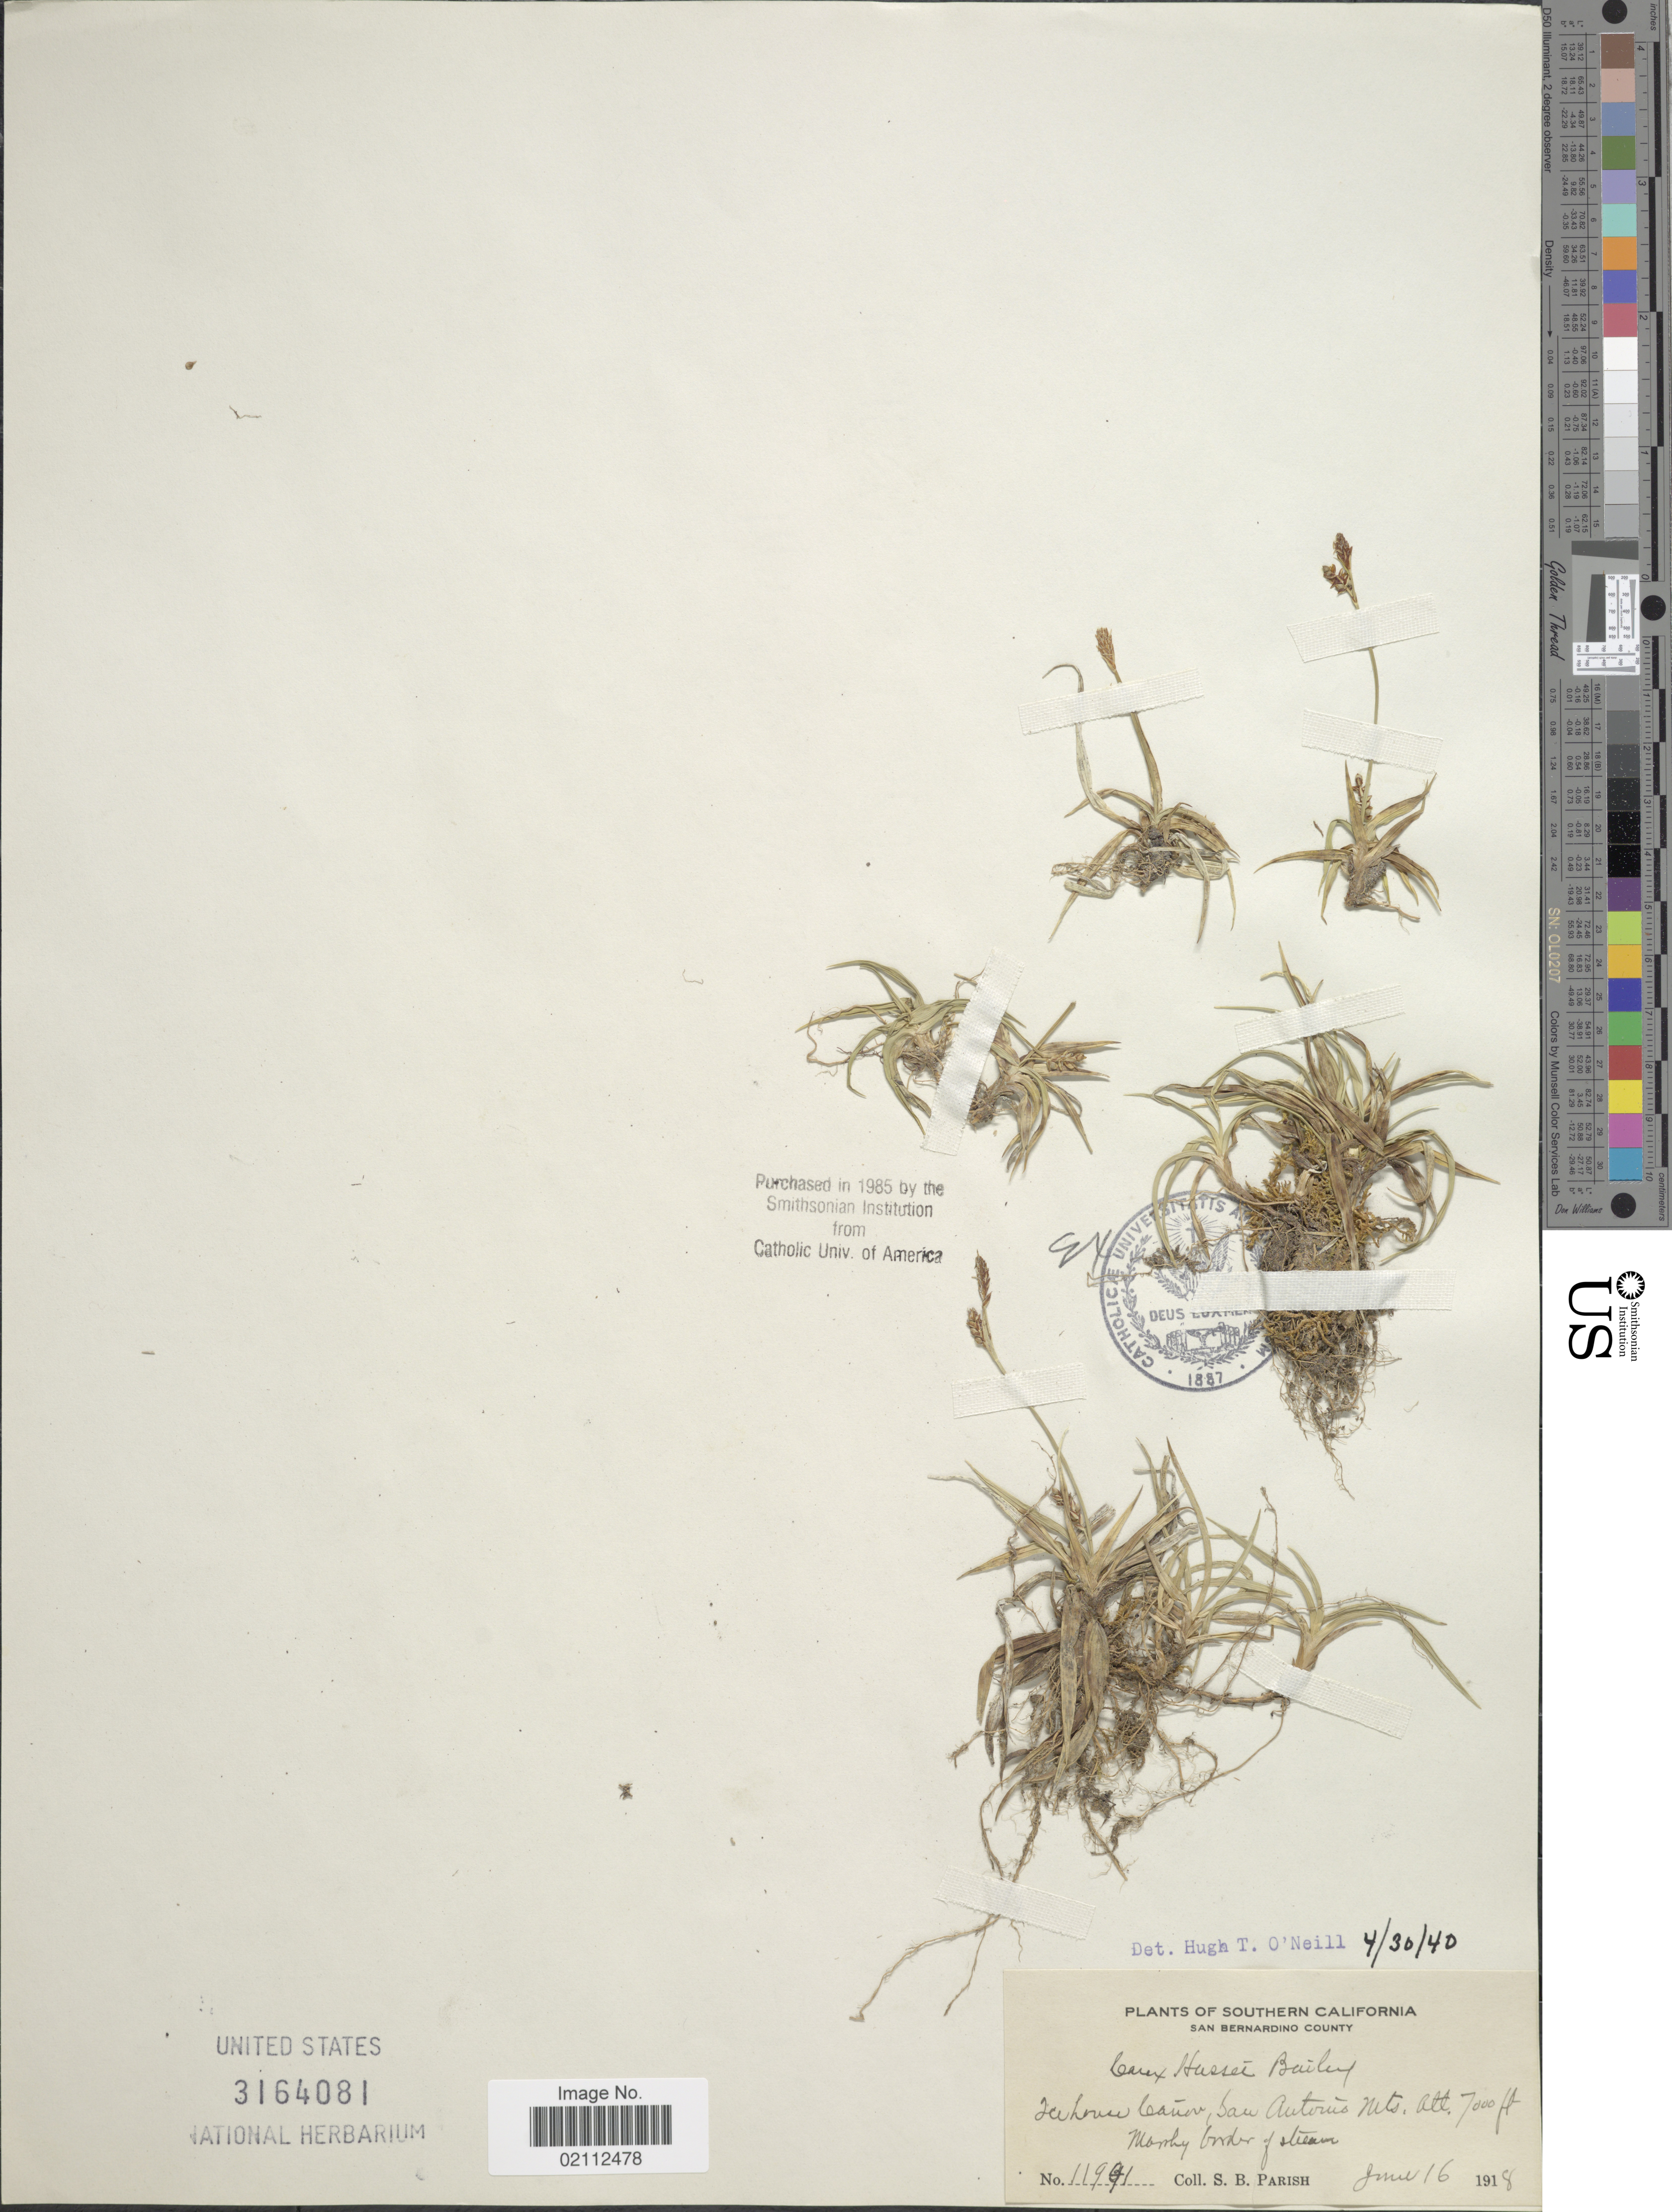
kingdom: Plantae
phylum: Tracheophyta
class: Liliopsida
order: Poales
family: Cyperaceae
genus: Carex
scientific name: Carex hassei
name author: L.H. Bailey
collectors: S. B. Parish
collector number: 11941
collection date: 1918-06-16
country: United States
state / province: California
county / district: San Bernardino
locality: Southern California, San Bernardino Co., Hanover Canon, San Antonio Mts., Marshy border of stream.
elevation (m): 2134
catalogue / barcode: US 3164081